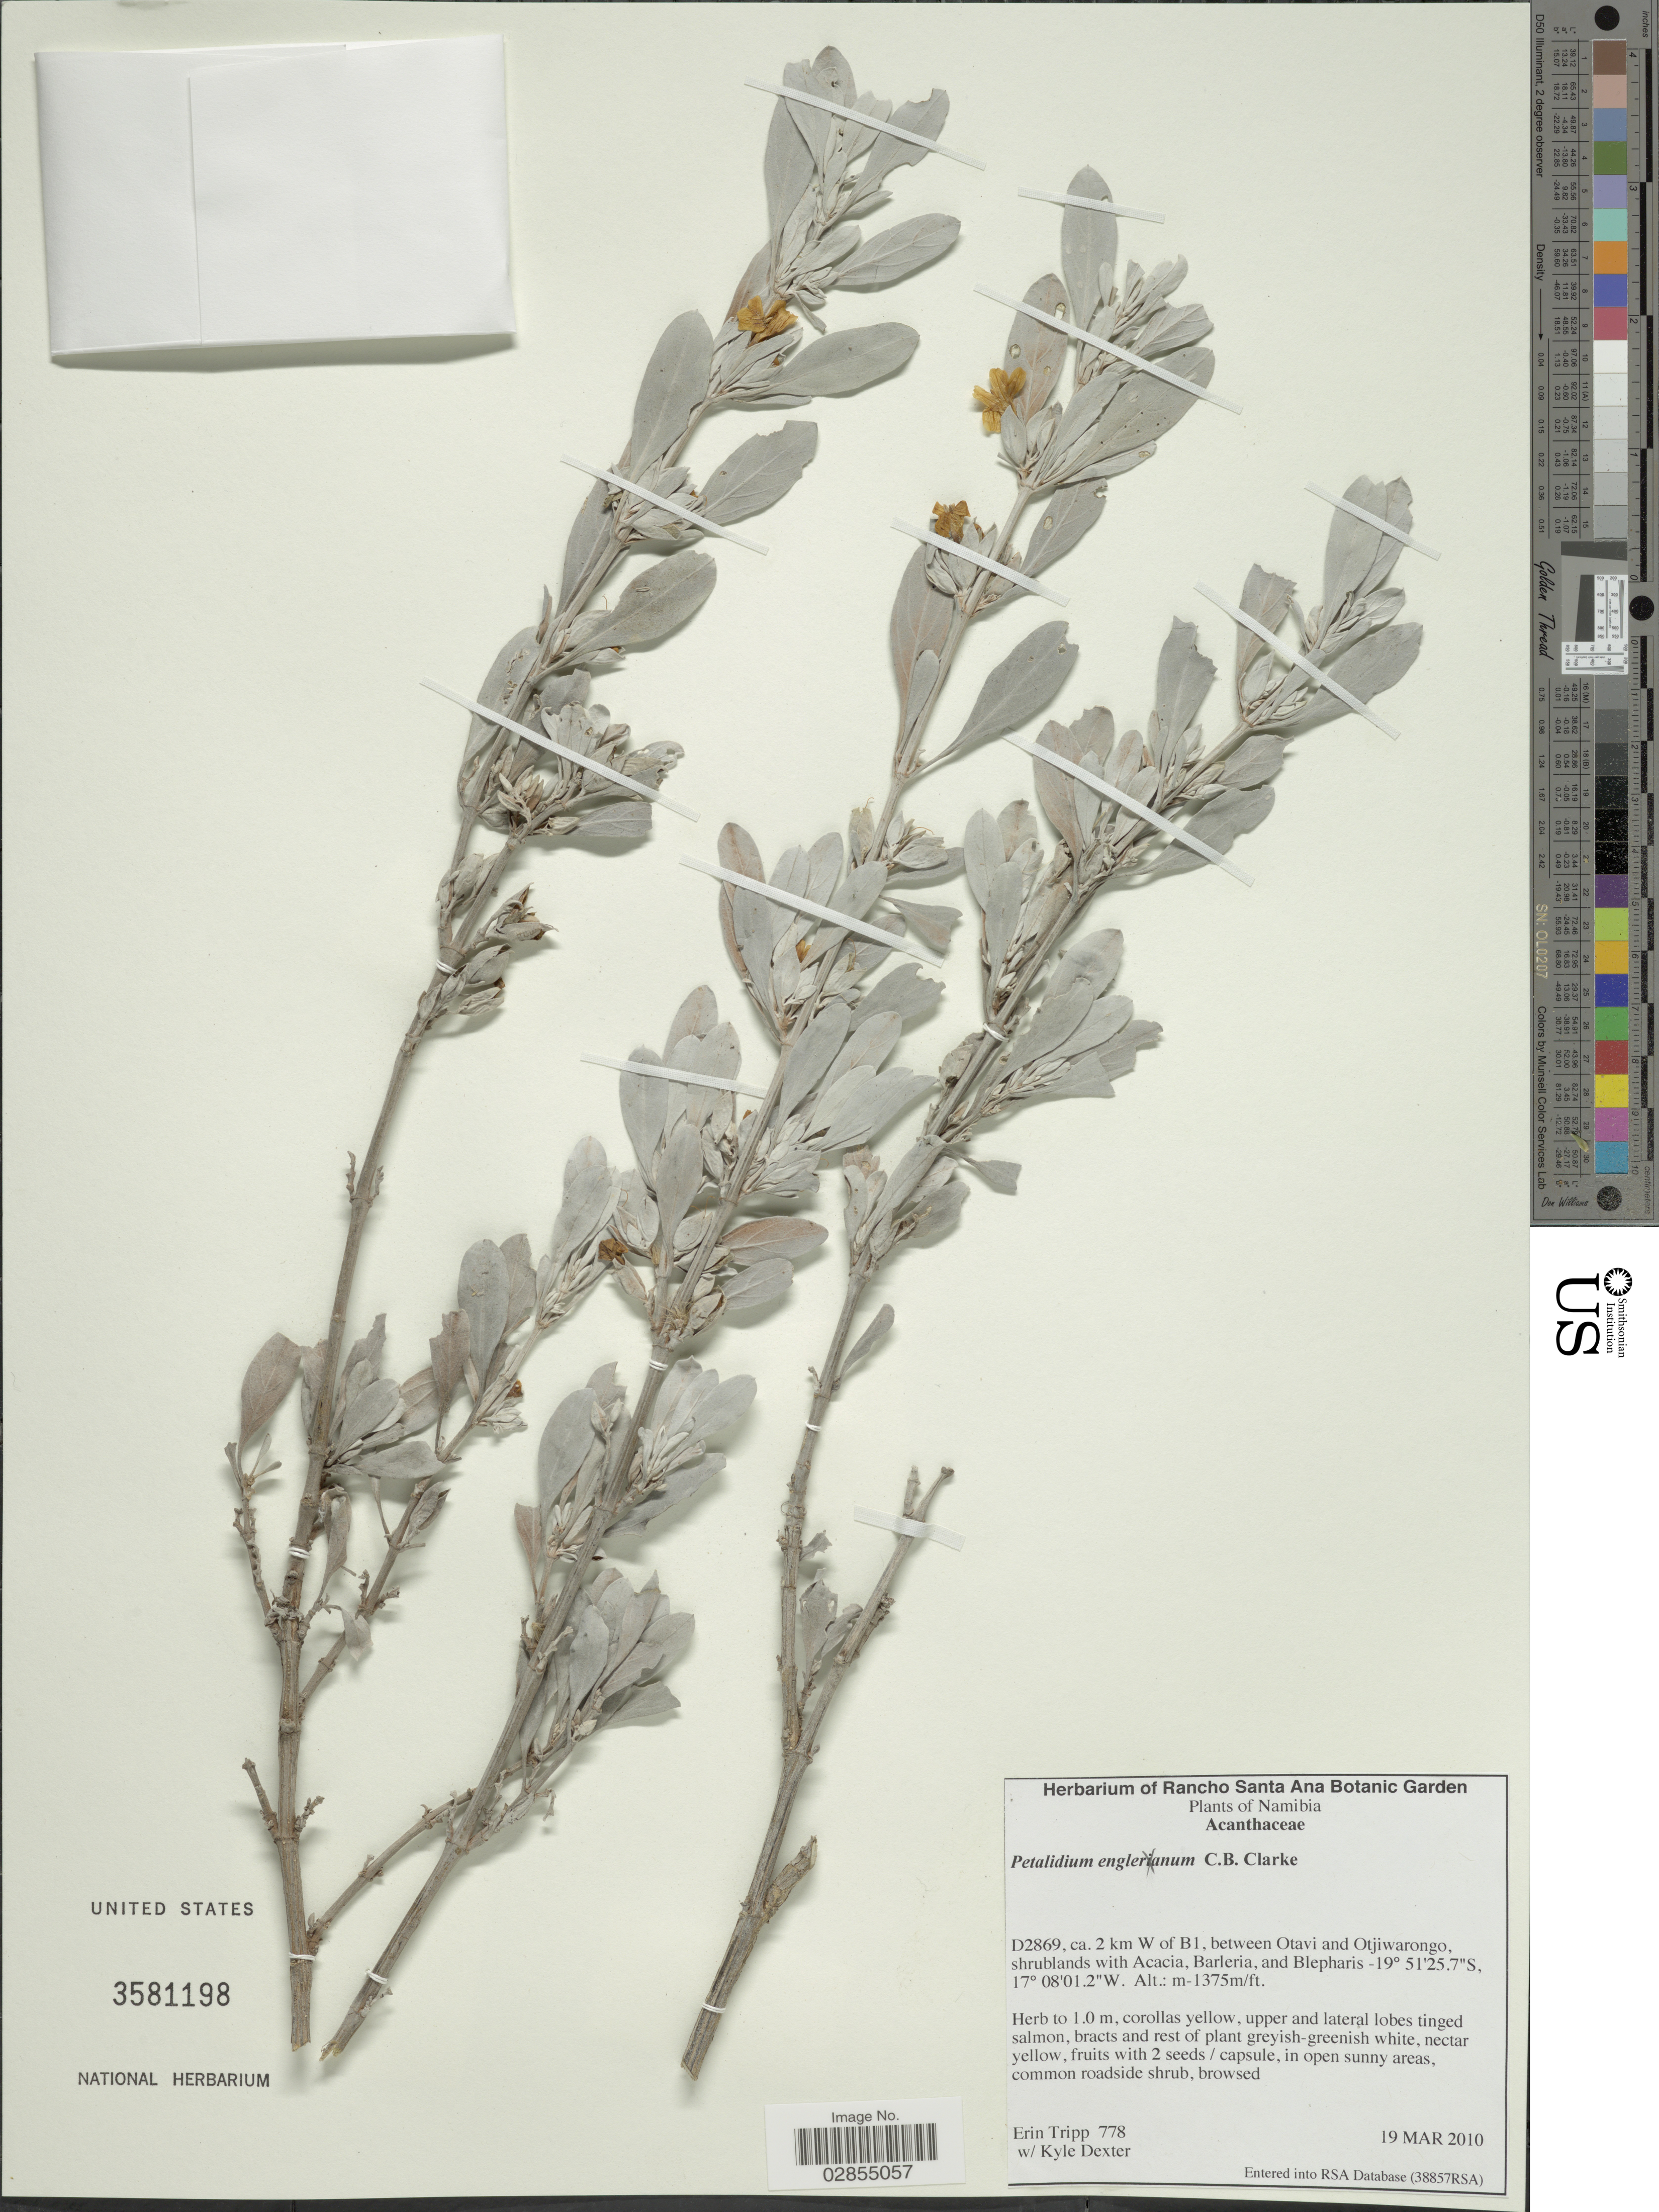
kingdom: Plantae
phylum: Tracheophyta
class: Magnoliopsida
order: Lamiales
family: Acanthaceae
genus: Petalidium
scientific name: Petalidium englerianum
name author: C.B. Clarke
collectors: E. Tripp & K. Dexter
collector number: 778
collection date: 2010-03-19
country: Namibia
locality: D2869, ca. 2 km W of B1, between Otavi and Otjiwarongo.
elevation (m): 1375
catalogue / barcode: US 3581198